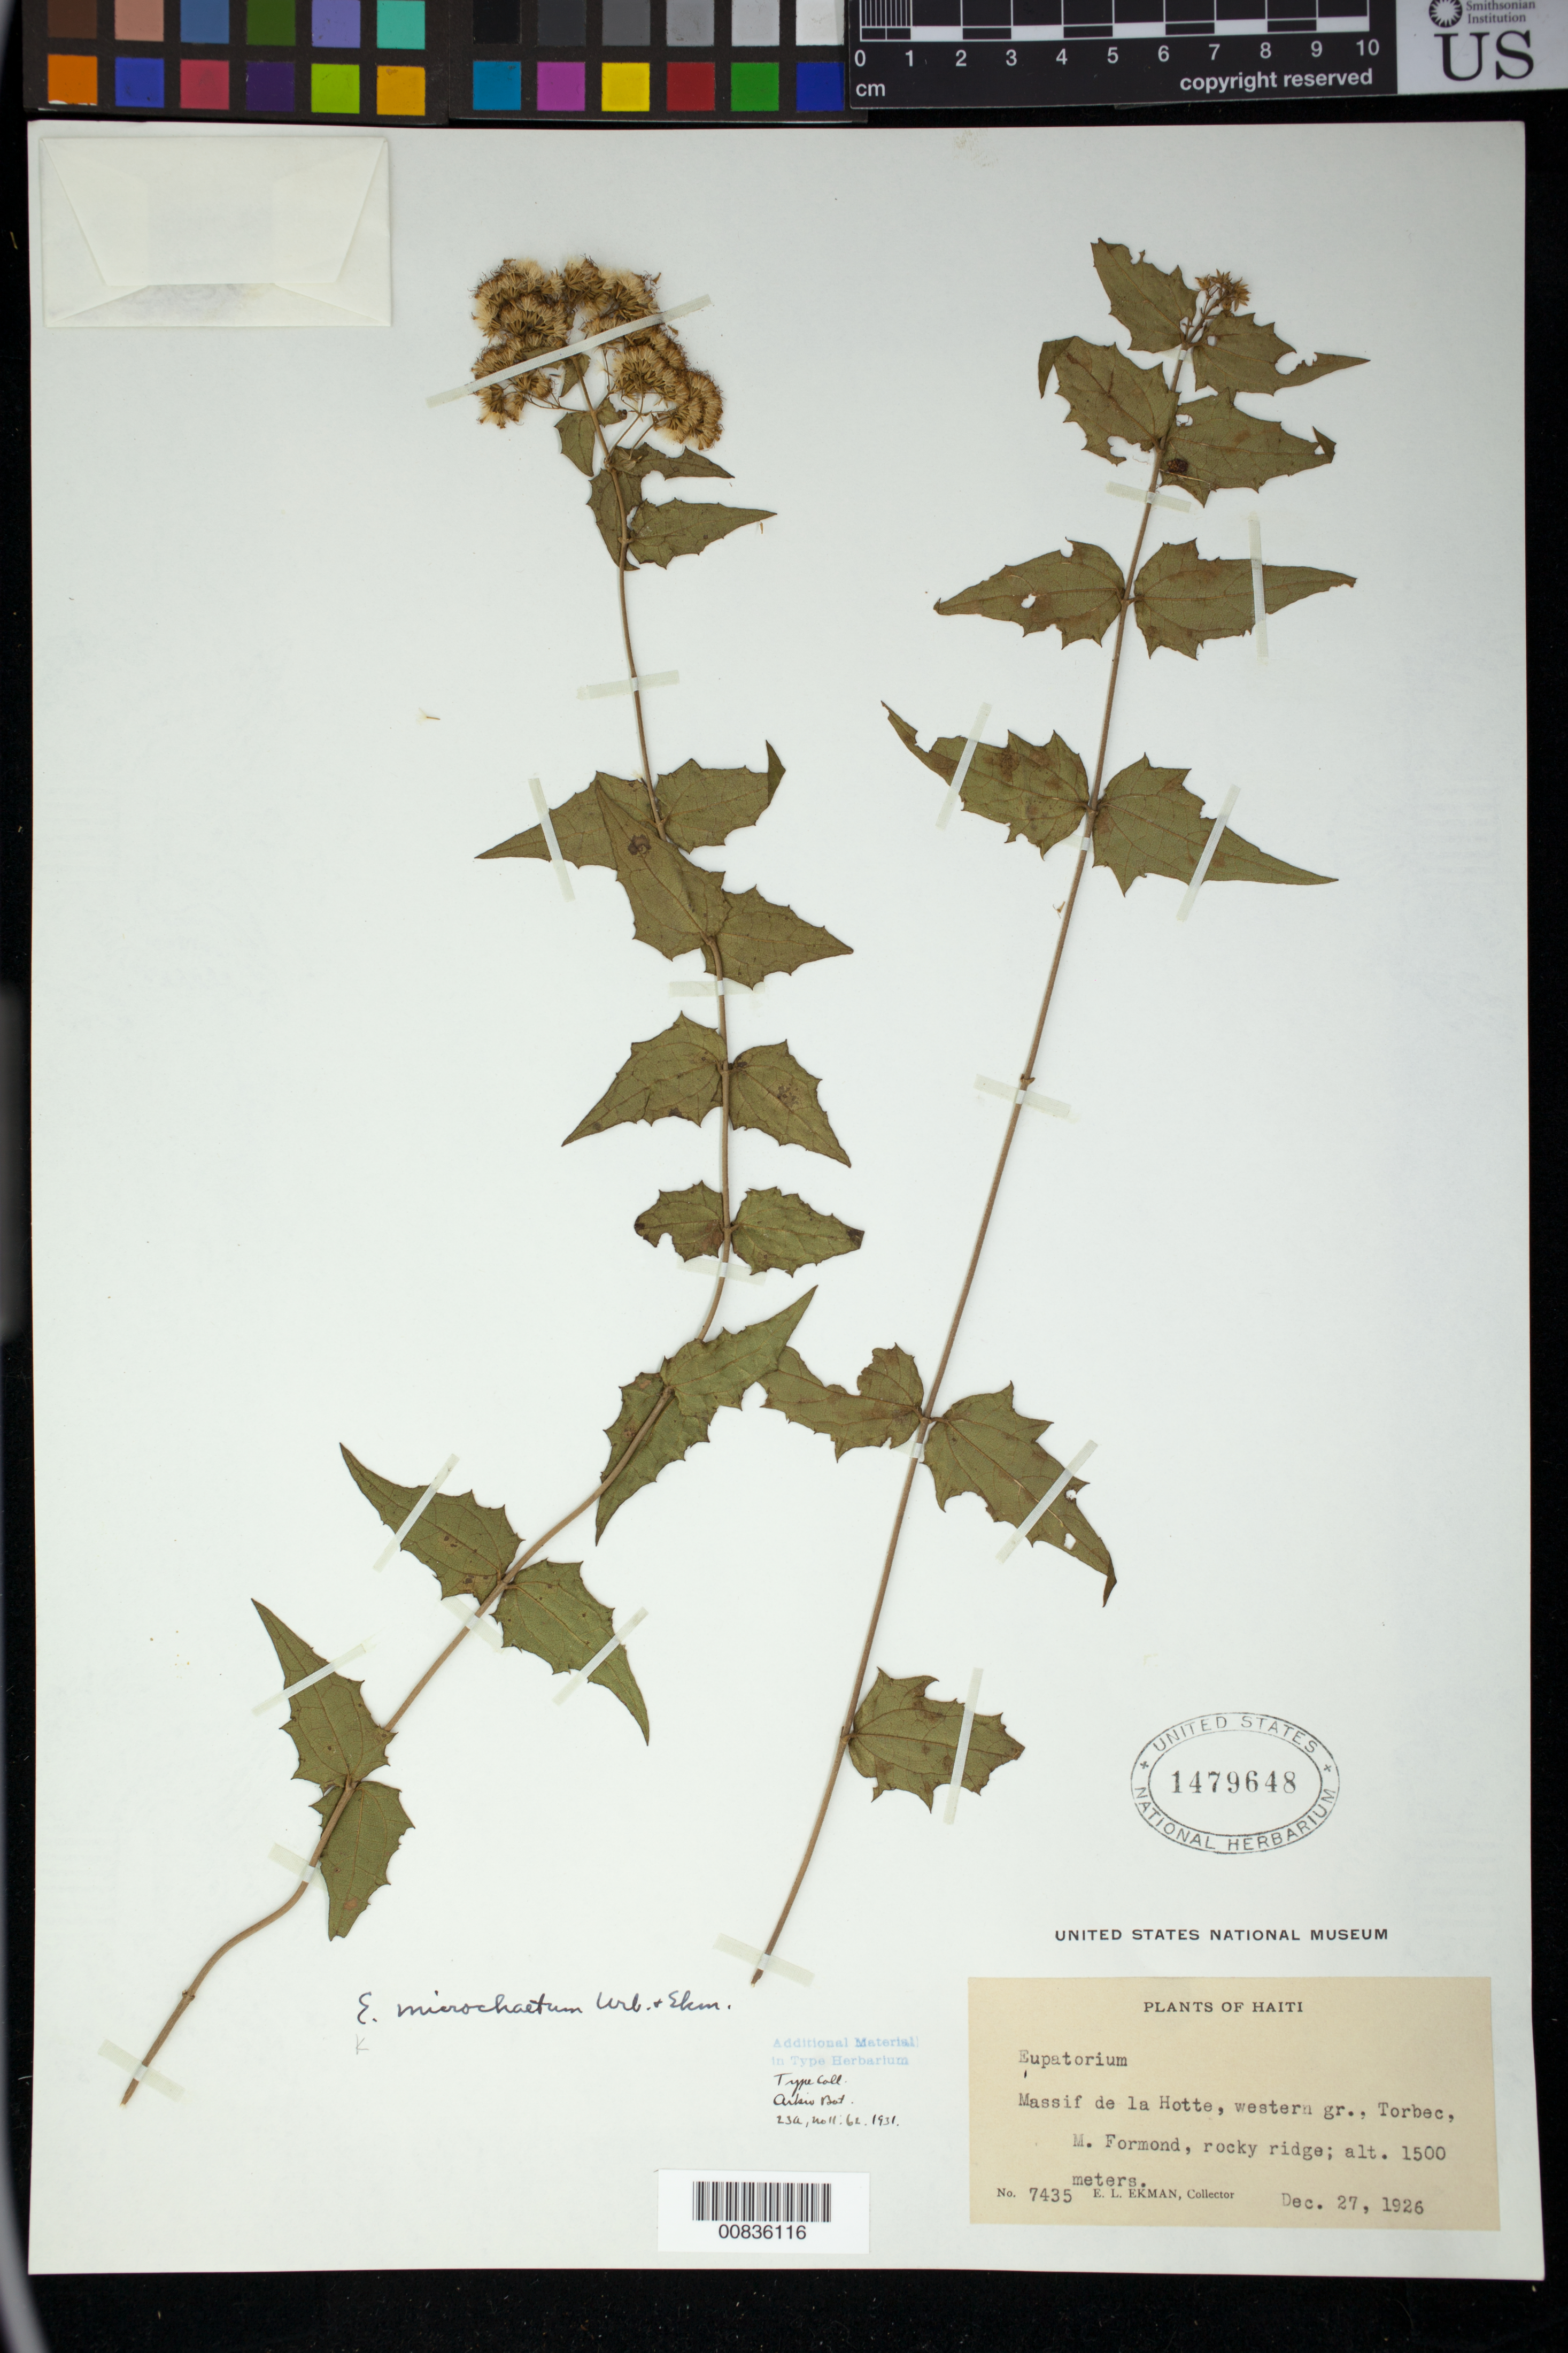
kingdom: Plantae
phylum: Tracheophyta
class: Magnoliopsida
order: Asterales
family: Asteraceae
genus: Eupatorium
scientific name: Eupatorium microchaetum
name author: Urb. & Ekman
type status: Isotype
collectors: E. L. Ekman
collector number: H 7435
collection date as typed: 27 Dec 1926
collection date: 1926-12-27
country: Haiti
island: Hispaniola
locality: Massif de la Hotte, western group, Torbec, M. Formond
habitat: Rocky ridge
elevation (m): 1500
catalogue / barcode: US 1479648